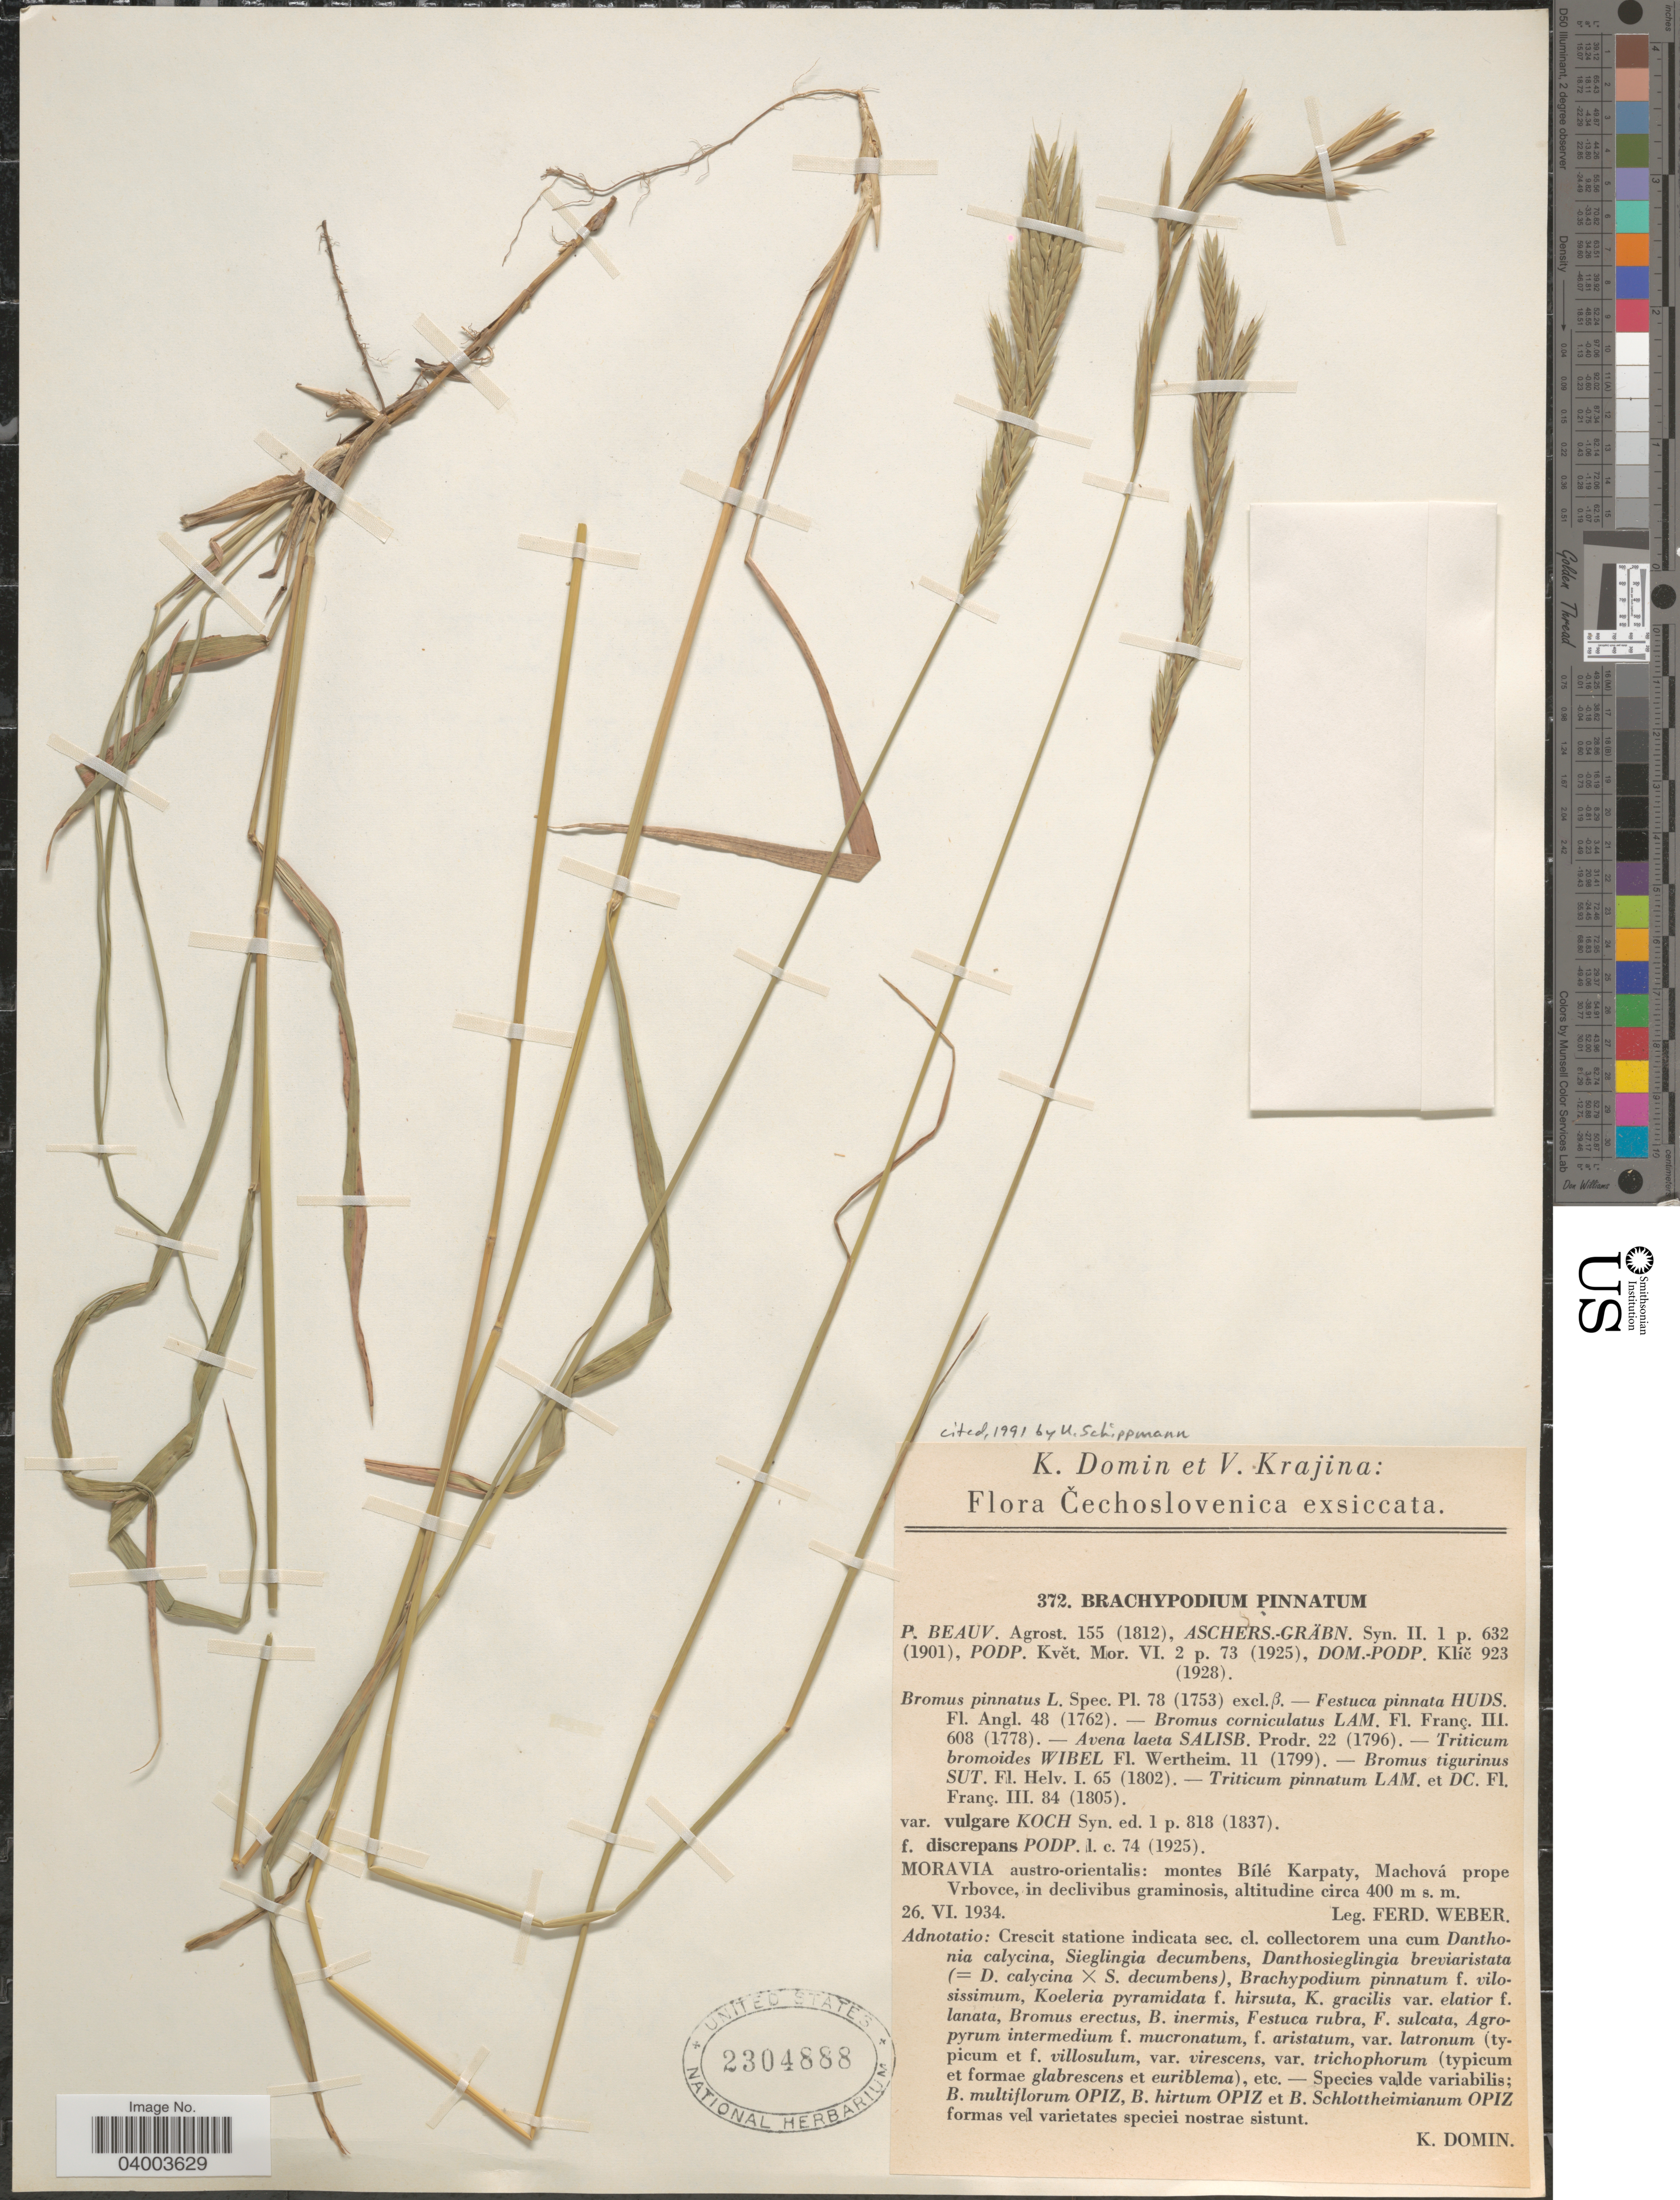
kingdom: Plantae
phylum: Tracheophyta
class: Liliopsida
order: Poales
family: Poaceae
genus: Brachypodium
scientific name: Brachypodium pinnatum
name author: (L.) P. Beauv.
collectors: F. Weber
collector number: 372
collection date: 1934-06-26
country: Czechia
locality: Moravia austro-orientalis: montes Bílé Karpaty, Machová prope Vrbovce, in declivibus graminosis.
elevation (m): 400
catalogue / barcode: US 2304888